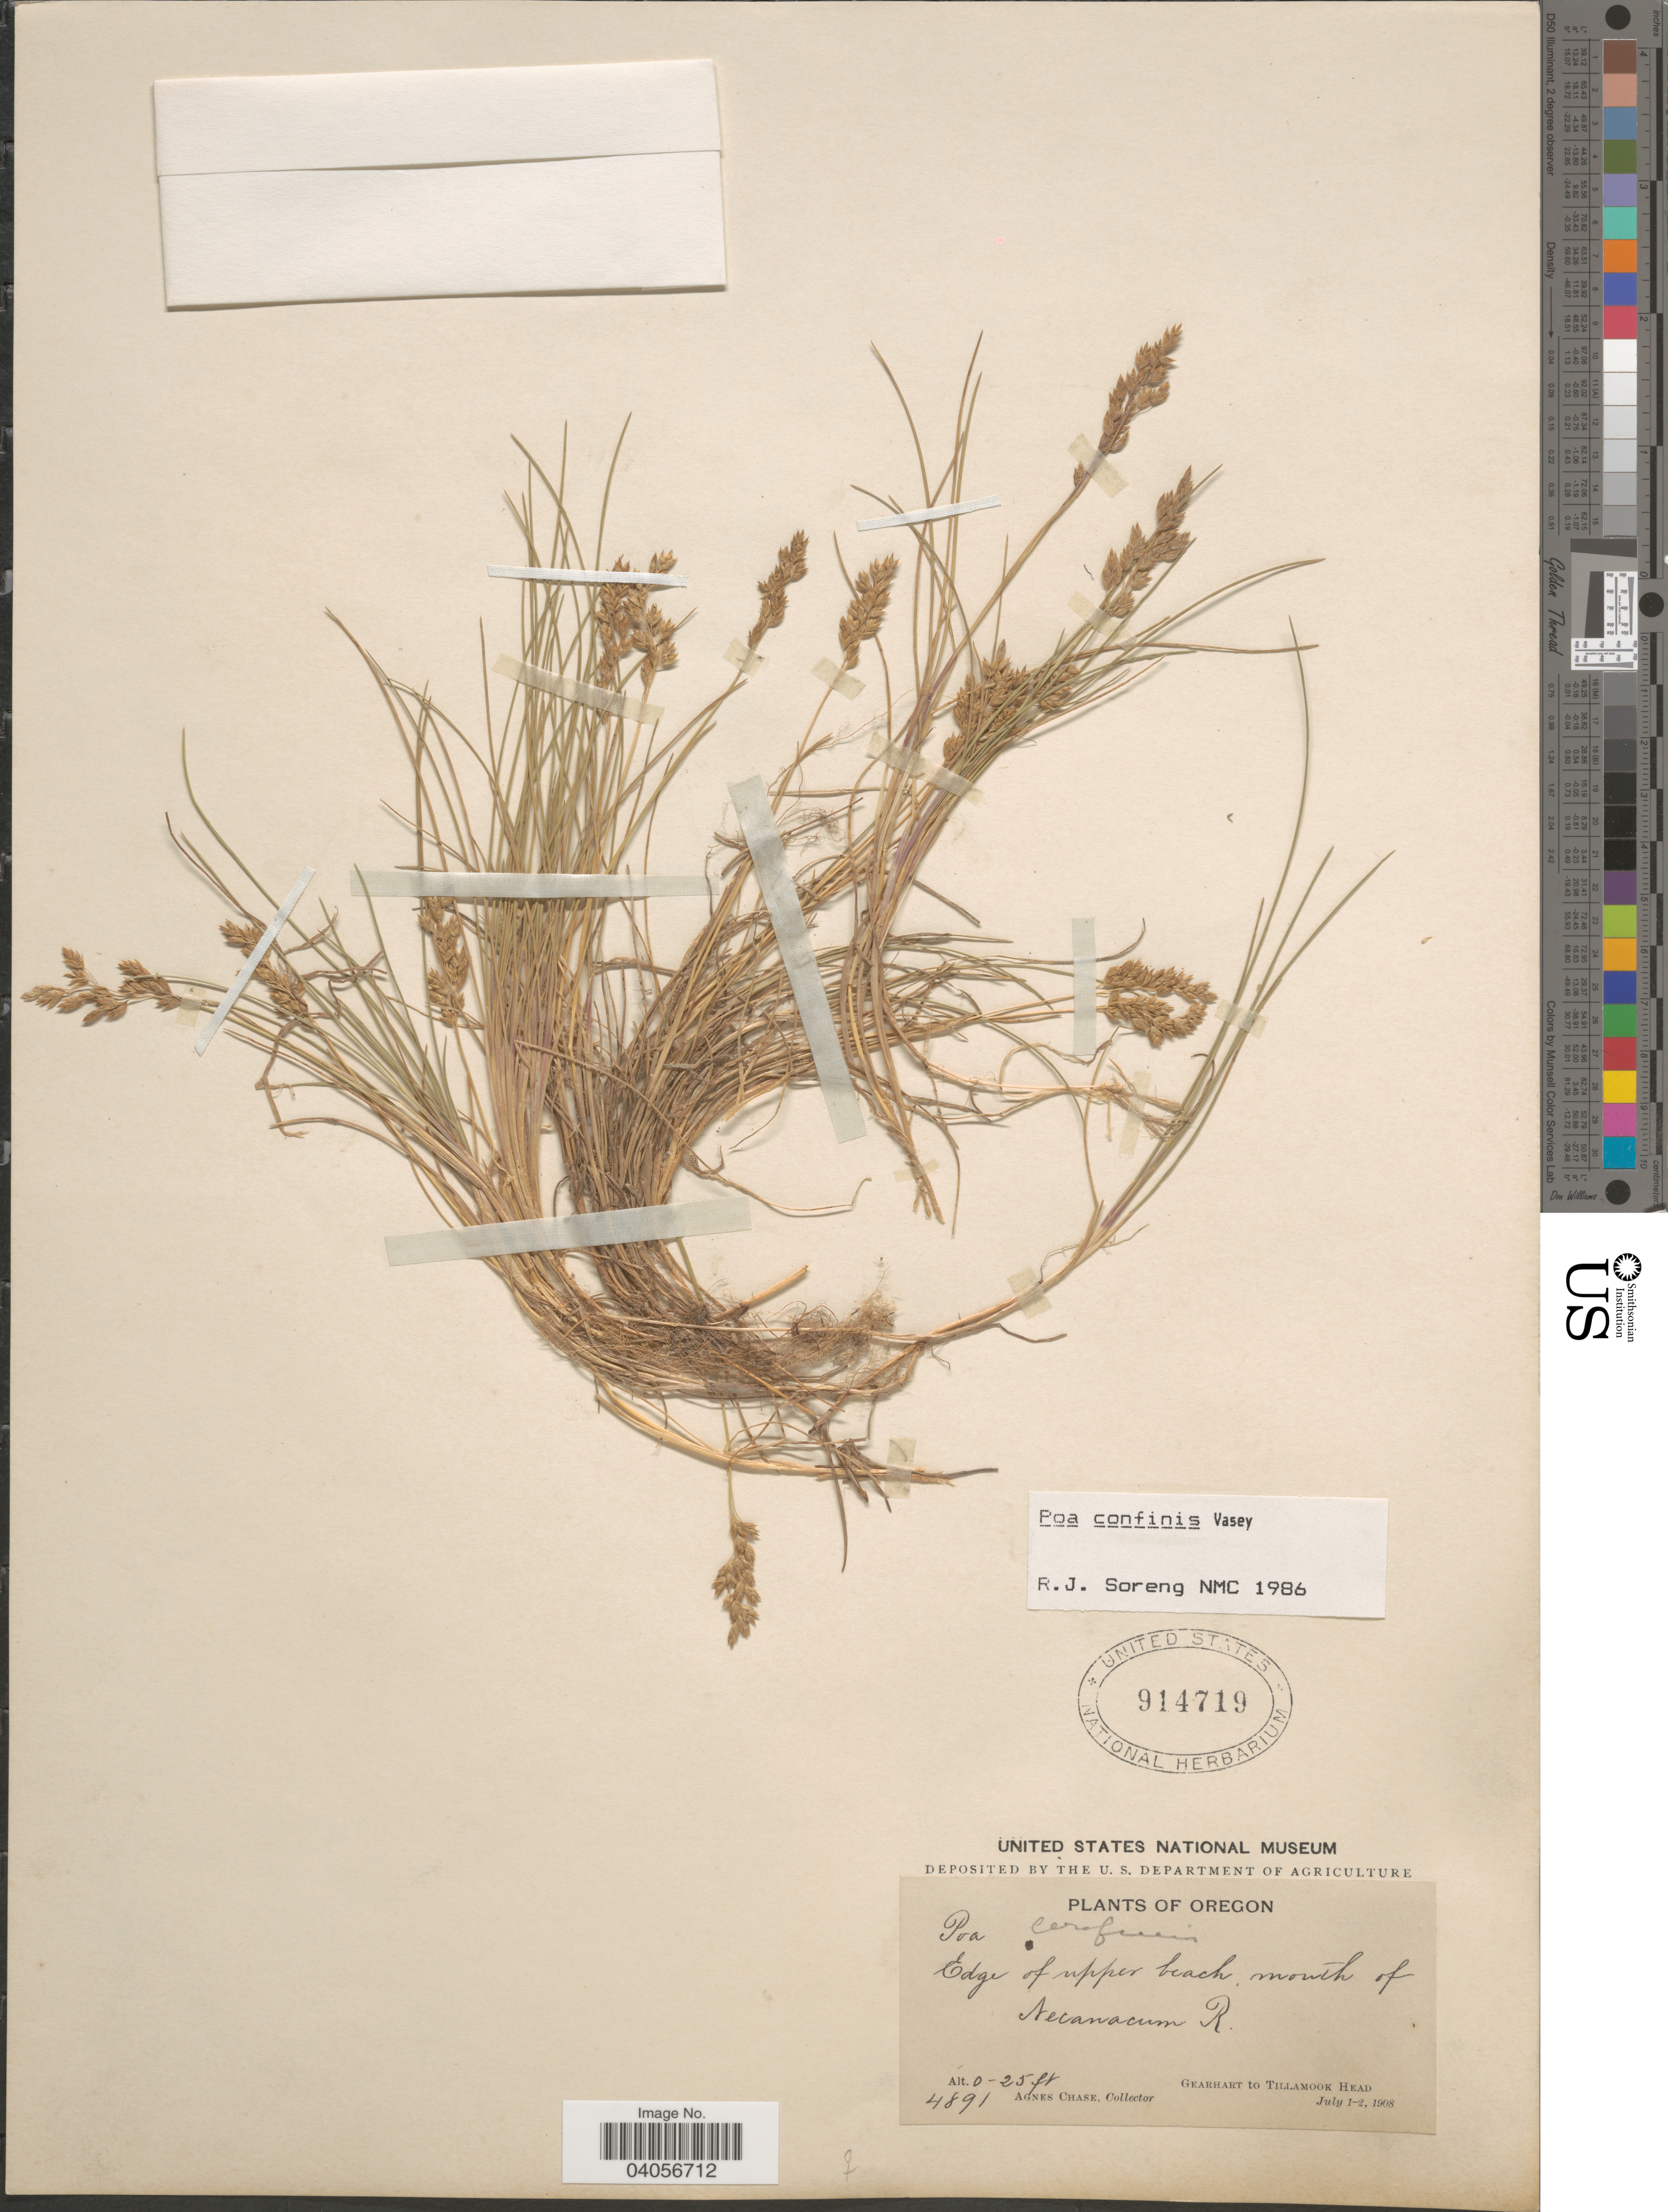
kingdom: Plantae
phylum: Tracheophyta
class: Liliopsida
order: Poales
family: Poaceae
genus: Poa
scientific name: Poa confinis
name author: Vasey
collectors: A. Chase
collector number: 4891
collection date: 1908-07-01/1908-07-02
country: United States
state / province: Oregon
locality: Edge of uppr beach mouth of Necanacum R. Gearhart to Tillamook Head.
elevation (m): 0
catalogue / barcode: US 914719